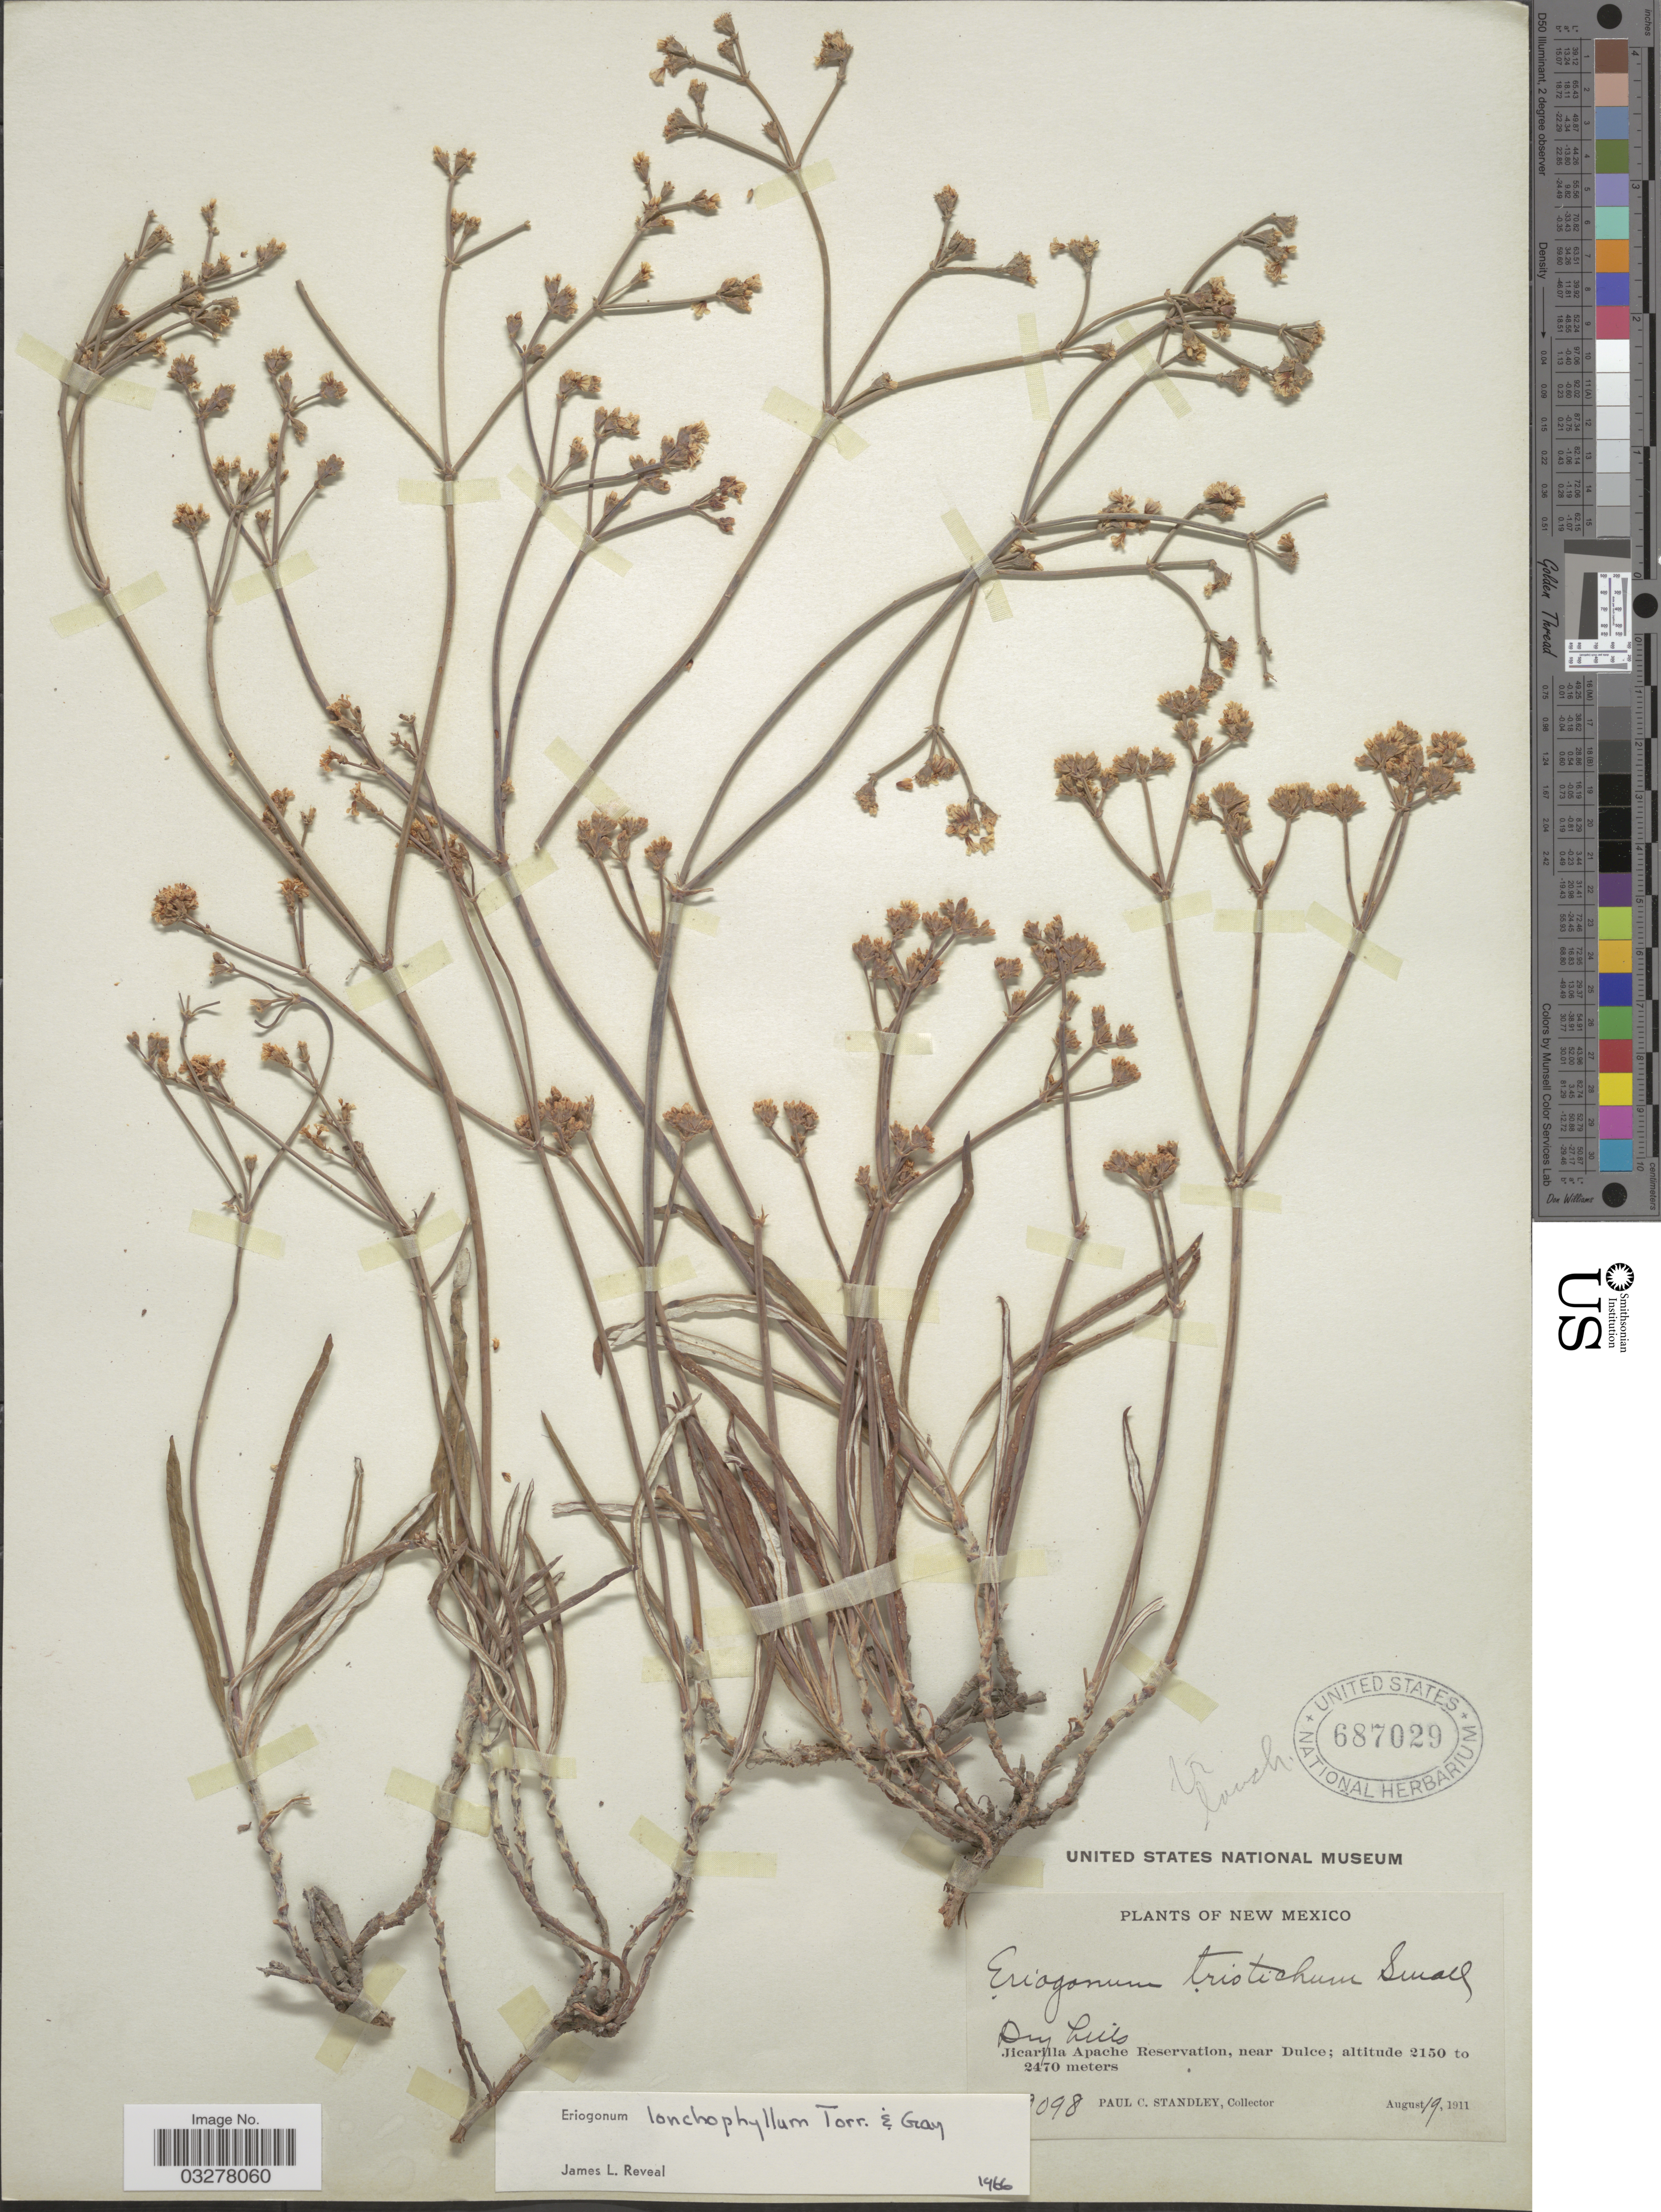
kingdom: Plantae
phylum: Tracheophyta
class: Magnoliopsida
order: Caryophyllales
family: Polygonaceae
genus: Eriogonum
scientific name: Eriogonum lonchophyllum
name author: Torr. & A. Gray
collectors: P. C. Standley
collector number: !098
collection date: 1911-08-19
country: United States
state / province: New Mexico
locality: Jicarilla Apache Reservation, near Dulce.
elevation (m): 2150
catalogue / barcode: US 687029